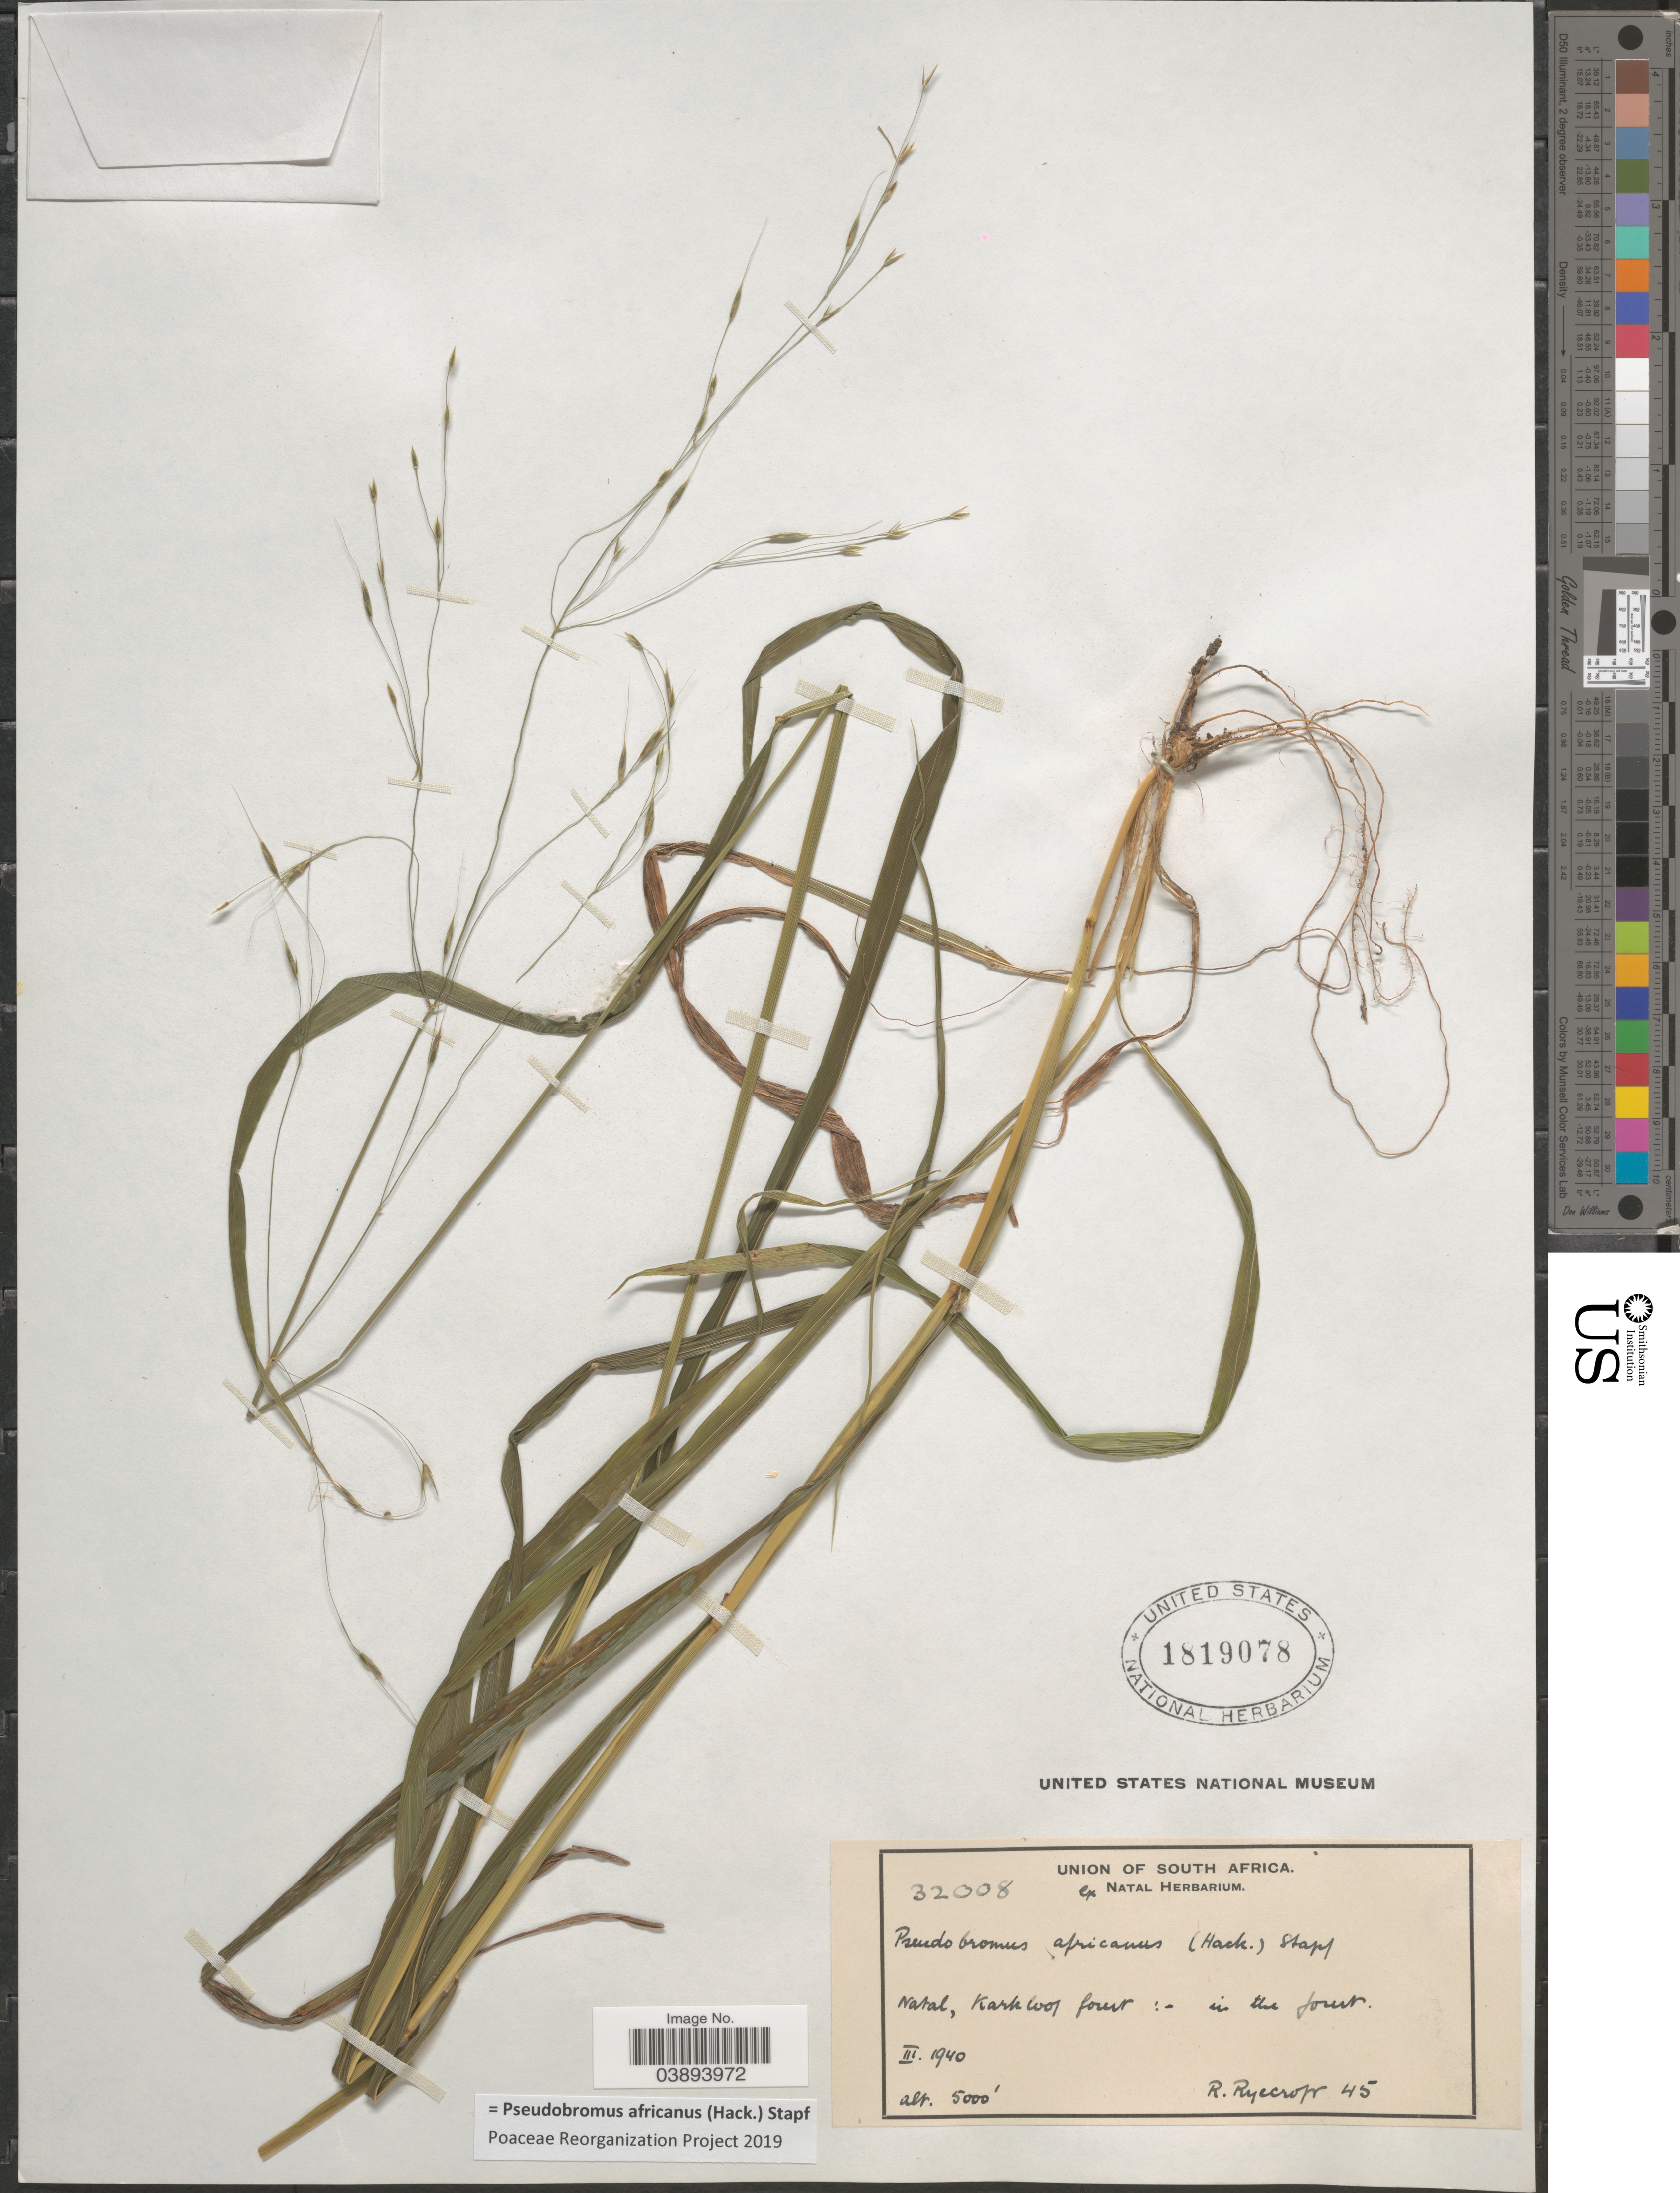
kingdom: Plantae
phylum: Tracheophyta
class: Liliopsida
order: Poales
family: Poaceae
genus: Pseudobromus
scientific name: Pseudobromus africanus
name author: (Hack.) Stapf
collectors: R. Ryecroft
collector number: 45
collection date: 1940-03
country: South Africa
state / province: KwaZulu-Natal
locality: Natal, Karkloof forest.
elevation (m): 1524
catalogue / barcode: US 1819078